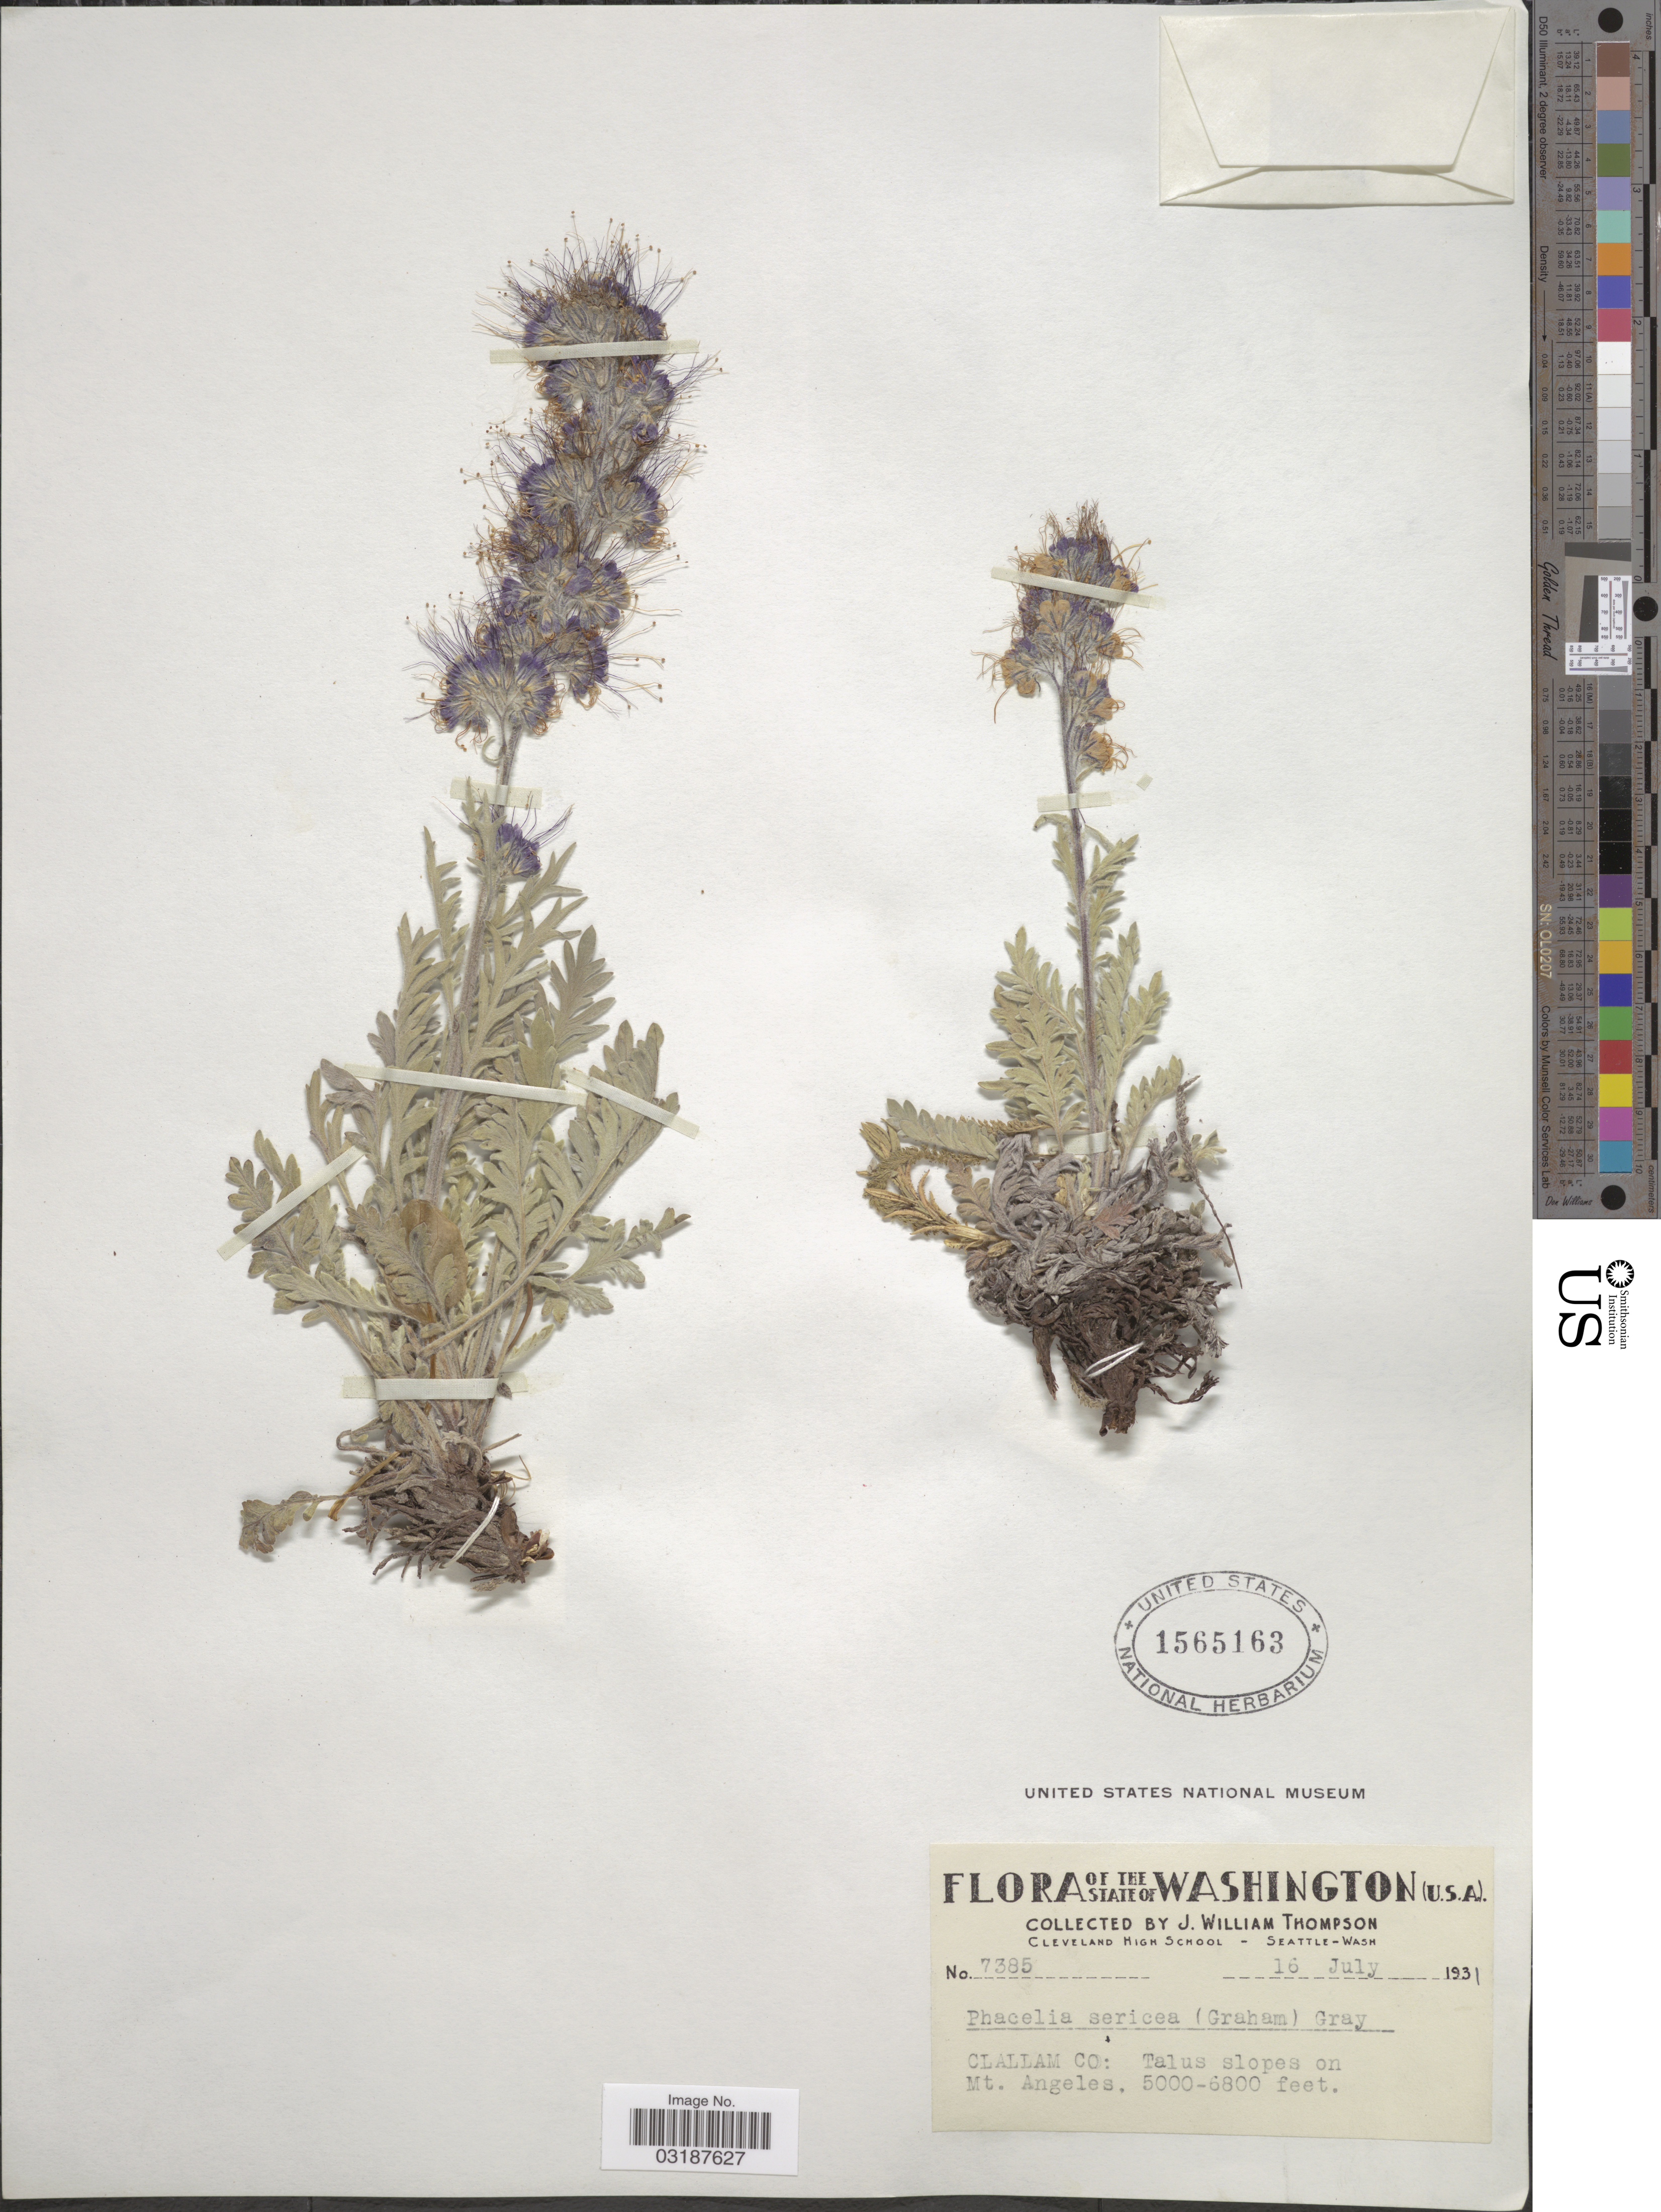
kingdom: Plantae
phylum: Tracheophyta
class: Magnoliopsida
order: Boraginales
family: Hydrophyllaceae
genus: Phacelia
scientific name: Phacelia sericea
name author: (Graham) A. Gray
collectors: J. W. Thompson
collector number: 7385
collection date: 1931-07-16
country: United States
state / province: Washington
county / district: Clallam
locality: CLALLAM CO: Talus slopes on Mt. Angeles.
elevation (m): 1524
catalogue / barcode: US 1565163